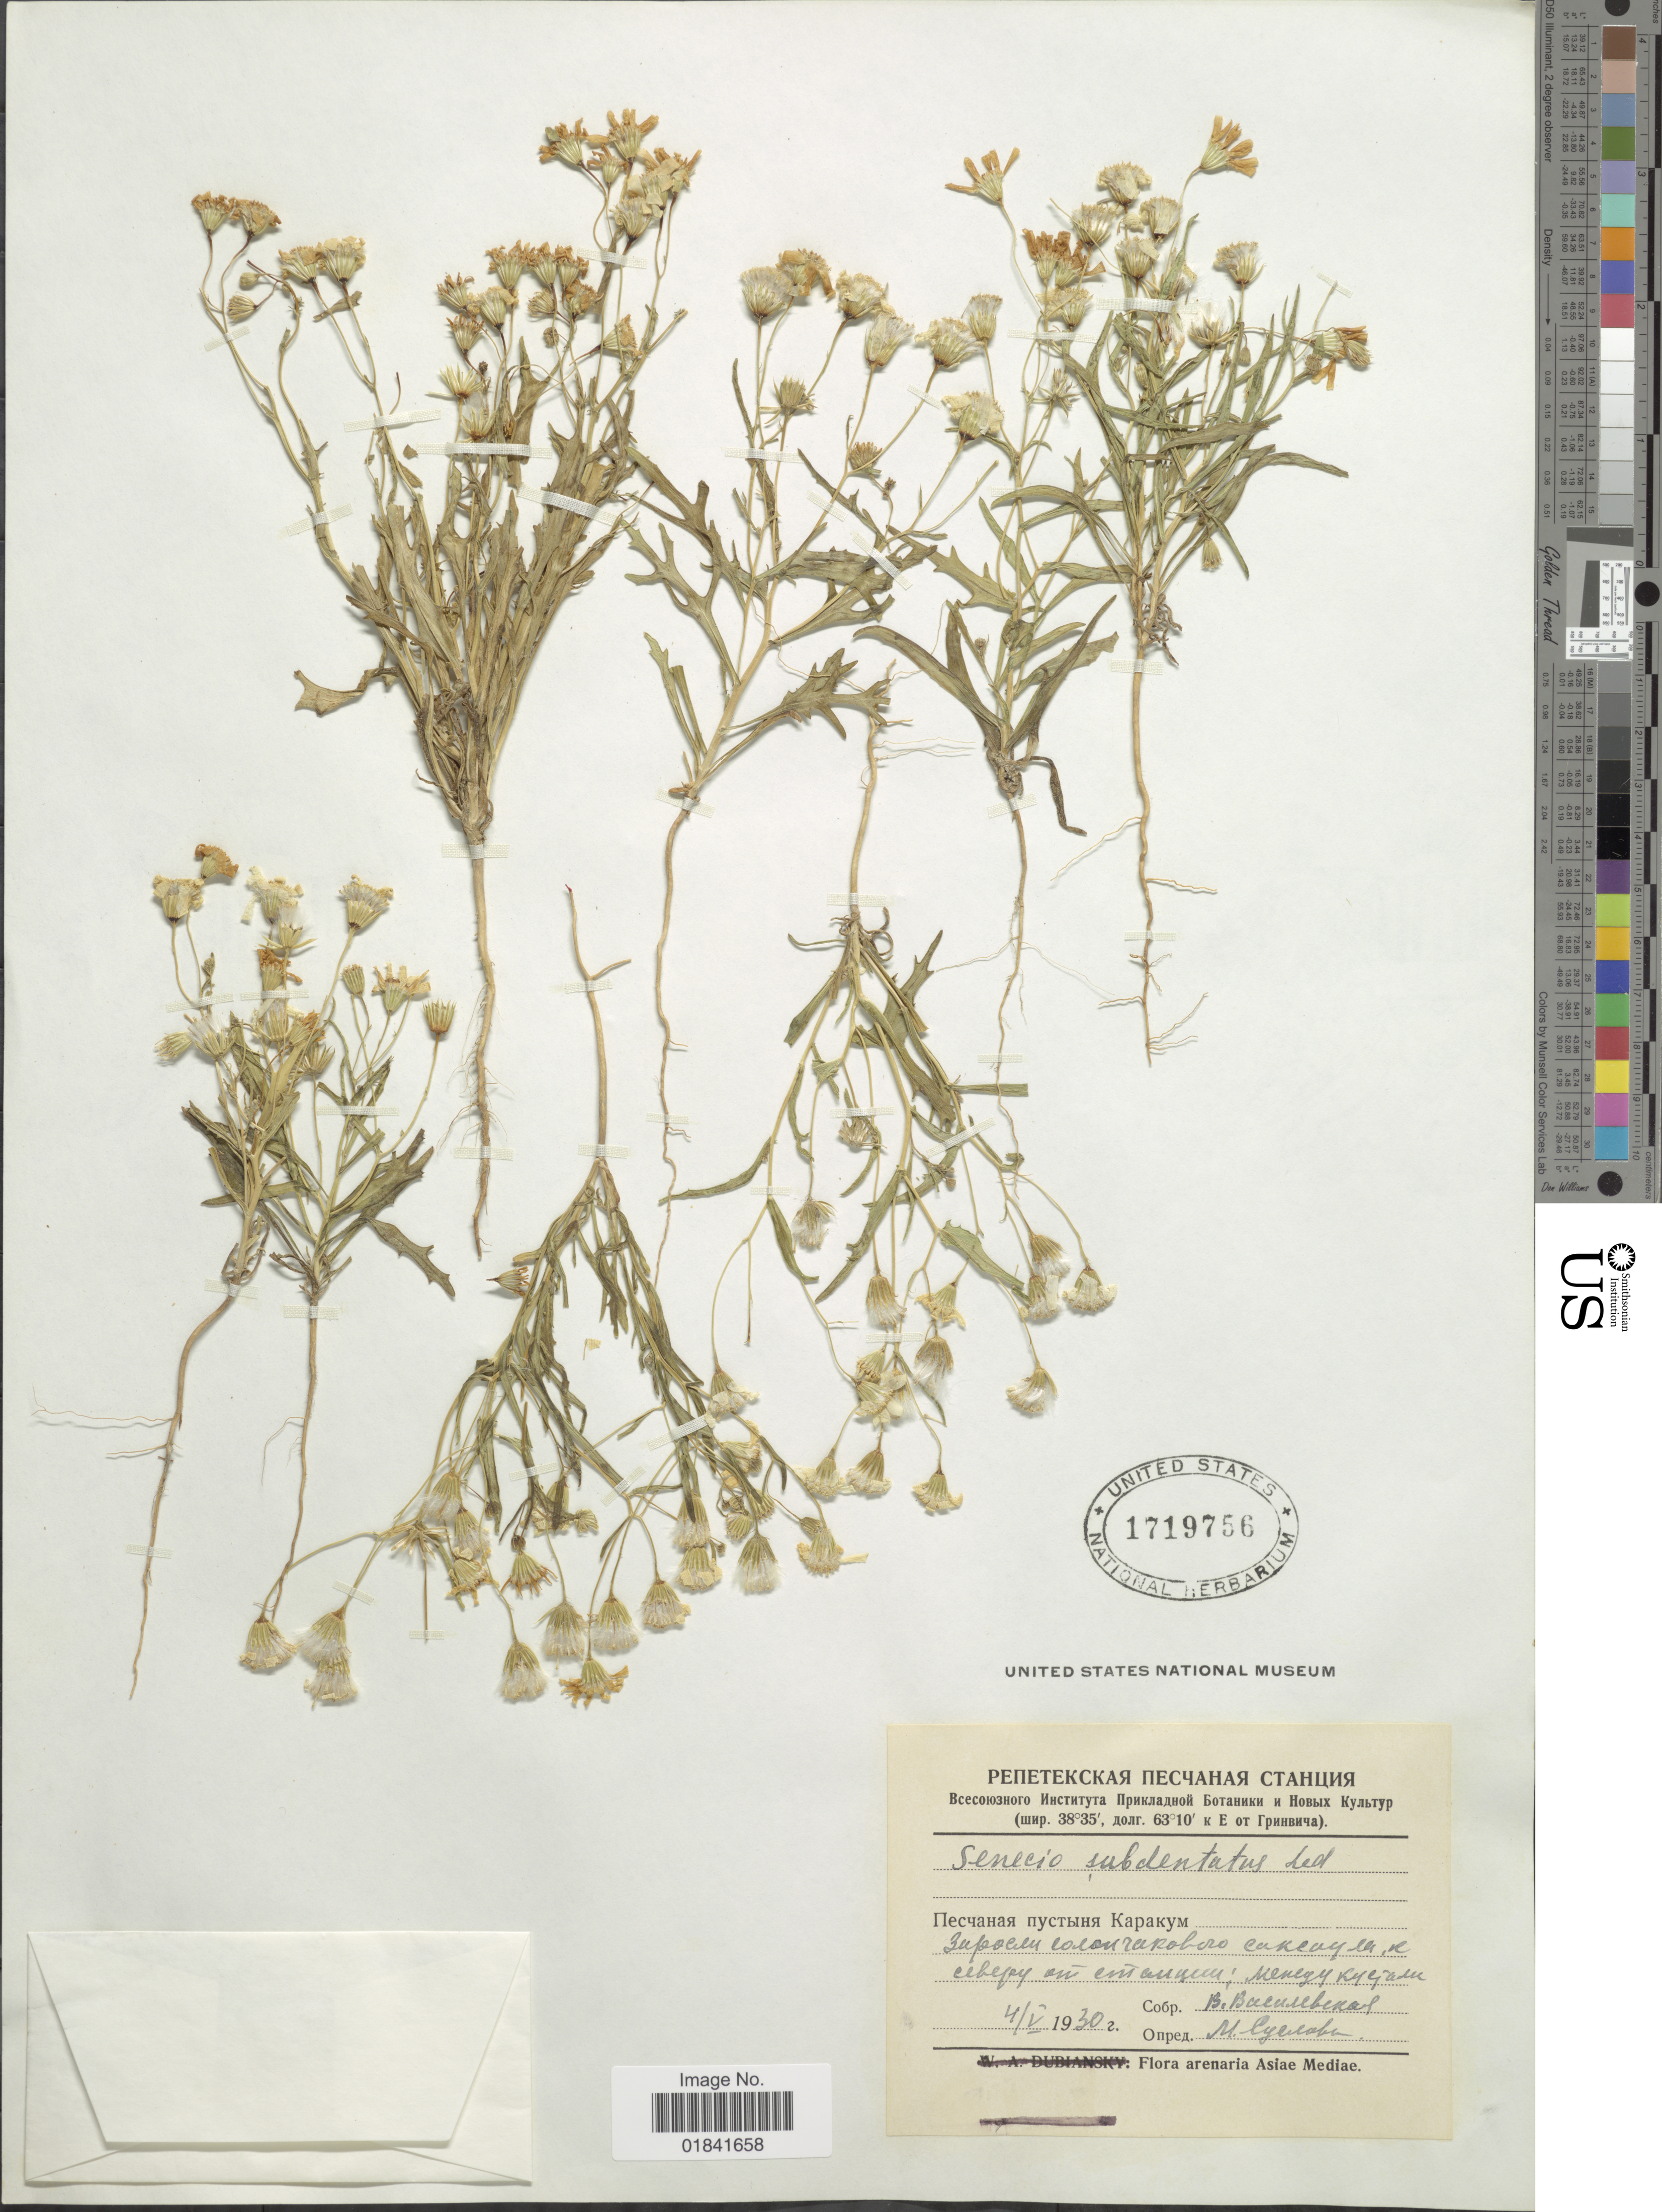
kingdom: Plantae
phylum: Tracheophyta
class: Magnoliopsida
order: Asterales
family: Asteraceae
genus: Senecio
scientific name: Senecio subdentatus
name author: (Bunge) Turcz.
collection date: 1930-05-04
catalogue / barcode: US 1719756